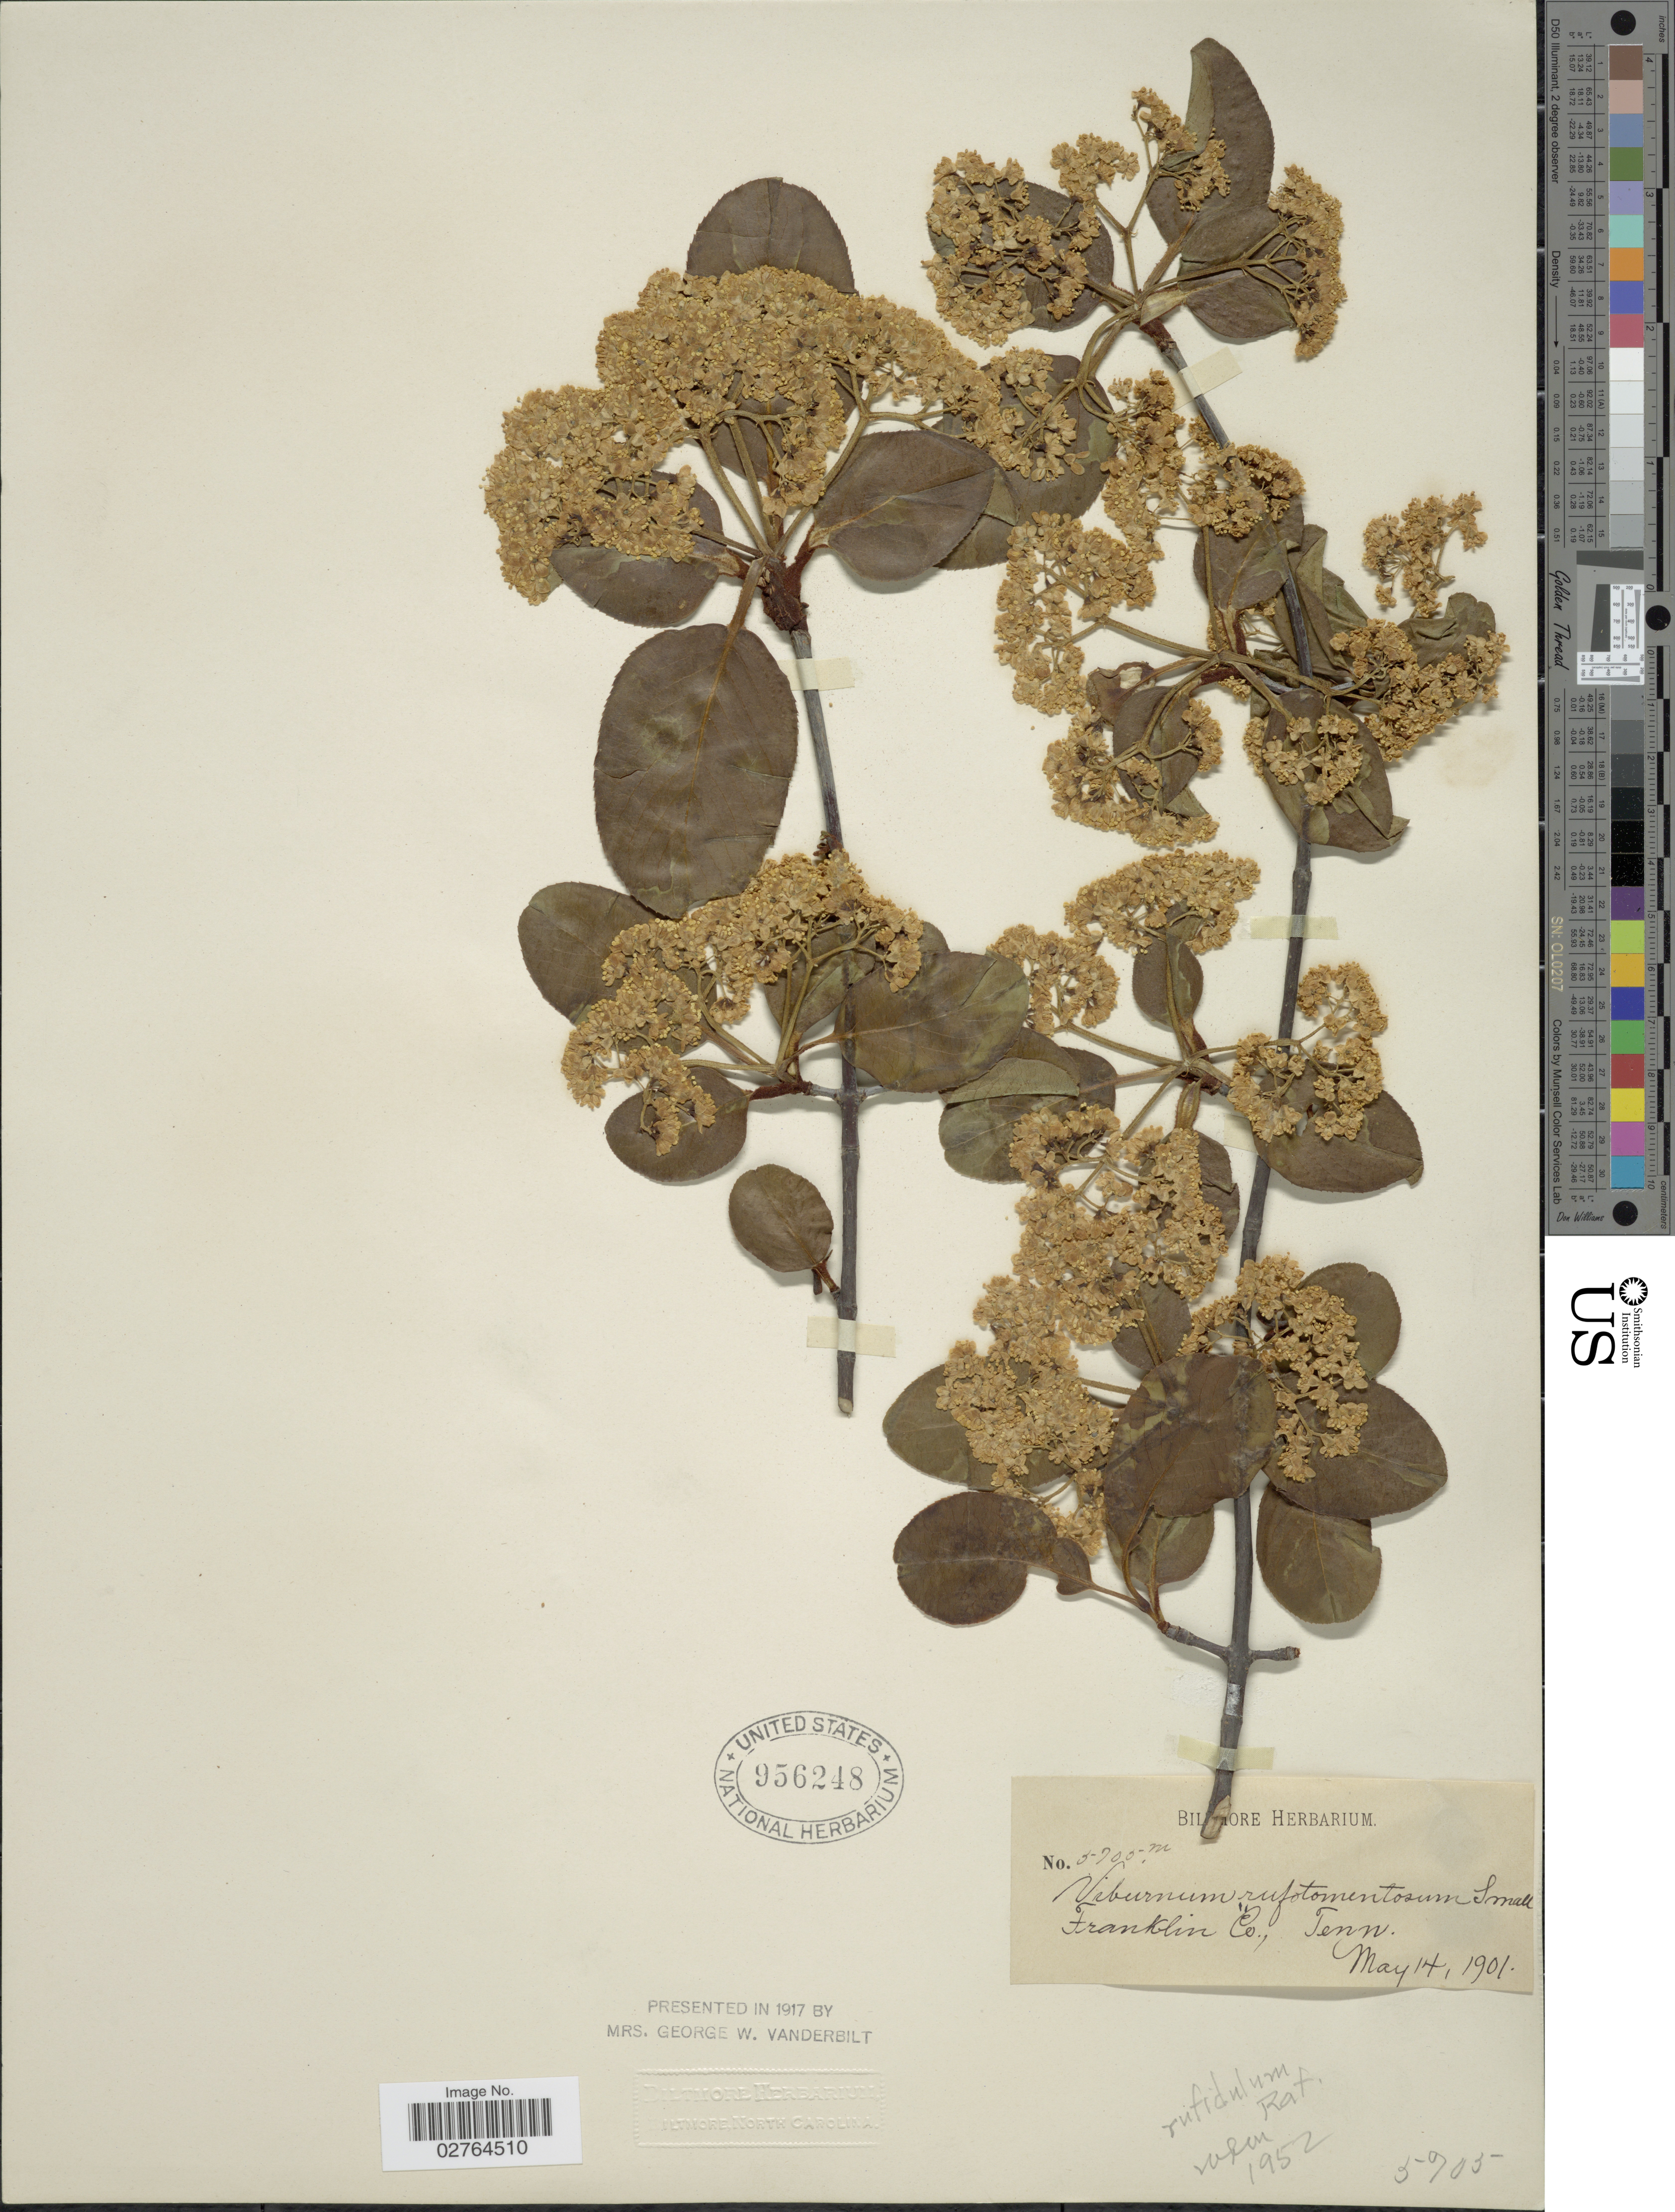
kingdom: Plantae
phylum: Tracheophyta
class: Magnoliopsida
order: Dipsacales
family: Viburnaceae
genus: Viburnum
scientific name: Viburnum rufidulum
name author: Raf.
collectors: ex herb. Biltmore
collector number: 5705m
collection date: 1901-05-14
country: United States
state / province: Tennessee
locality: Franklin Co.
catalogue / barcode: US 956248